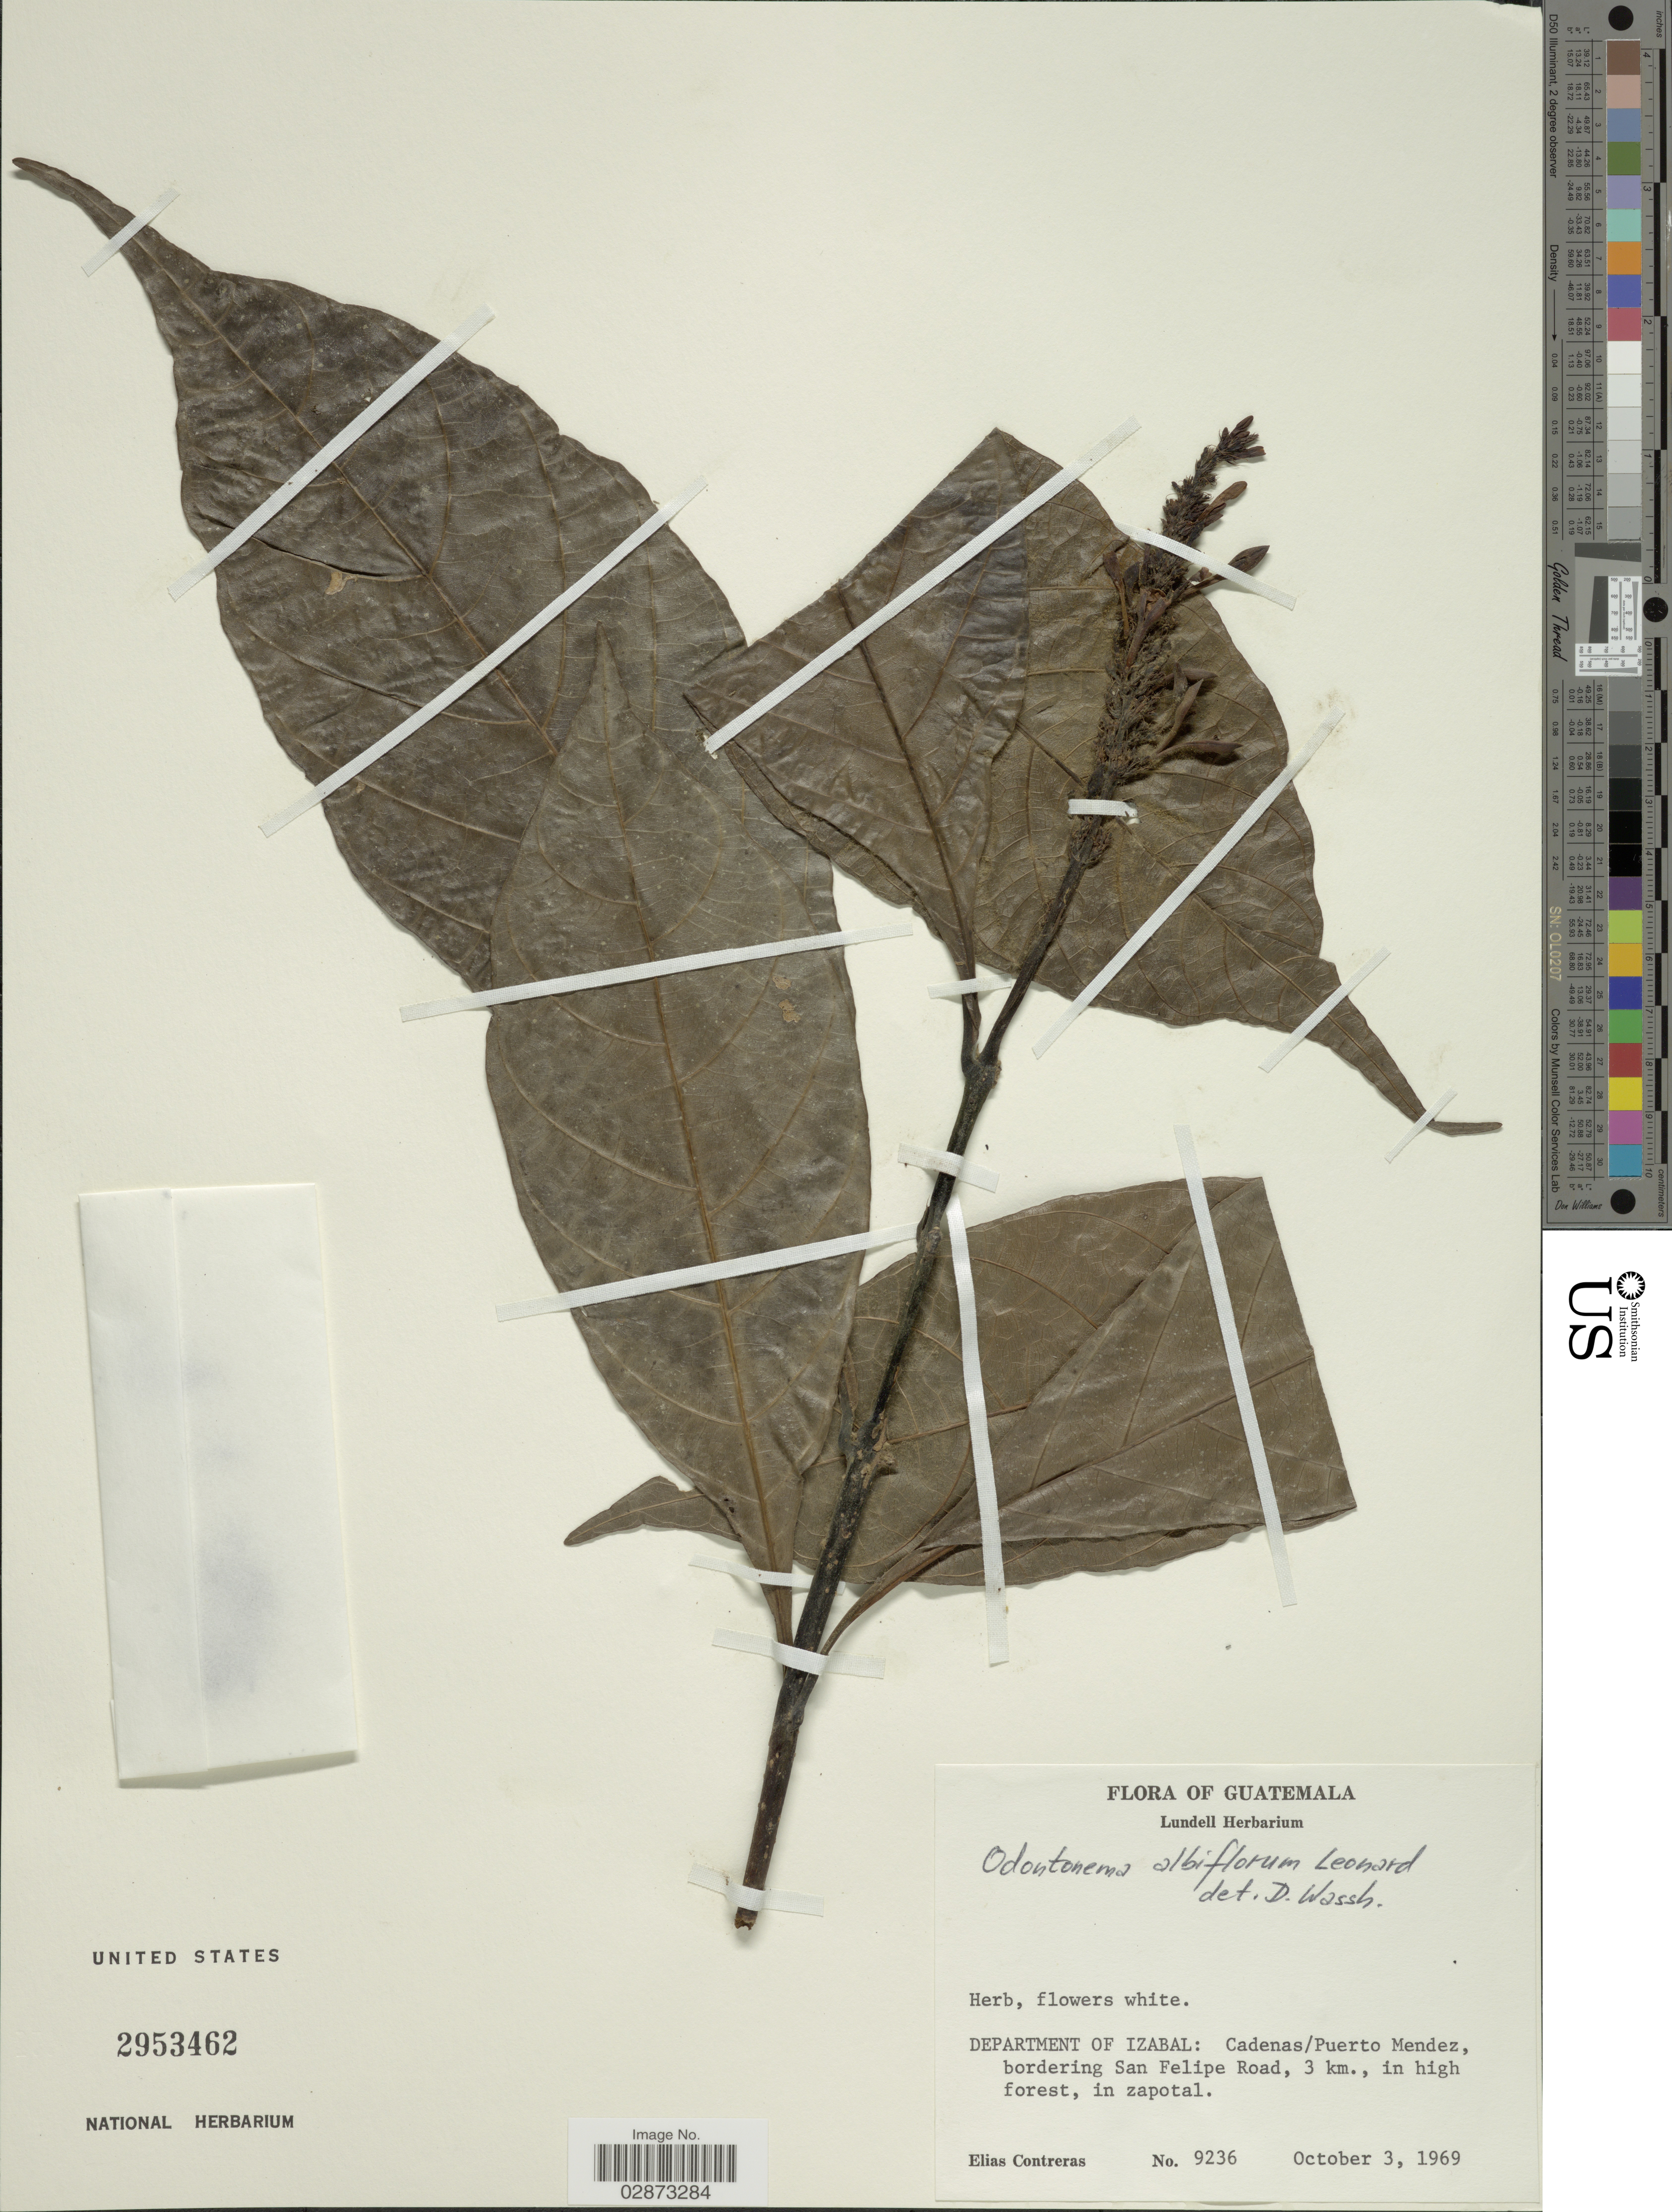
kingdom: Plantae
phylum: Tracheophyta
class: Magnoliopsida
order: Lamiales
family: Acanthaceae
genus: Odontonema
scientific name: Odontonema albiflorum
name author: Leonard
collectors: E. Contreras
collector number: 9236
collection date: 1969-10-03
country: Guatemala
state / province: Izabal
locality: Department of Izabal: Cadenas/Puerto Mendez, bordering San Felipe Road, 3 km.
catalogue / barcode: US 2953462